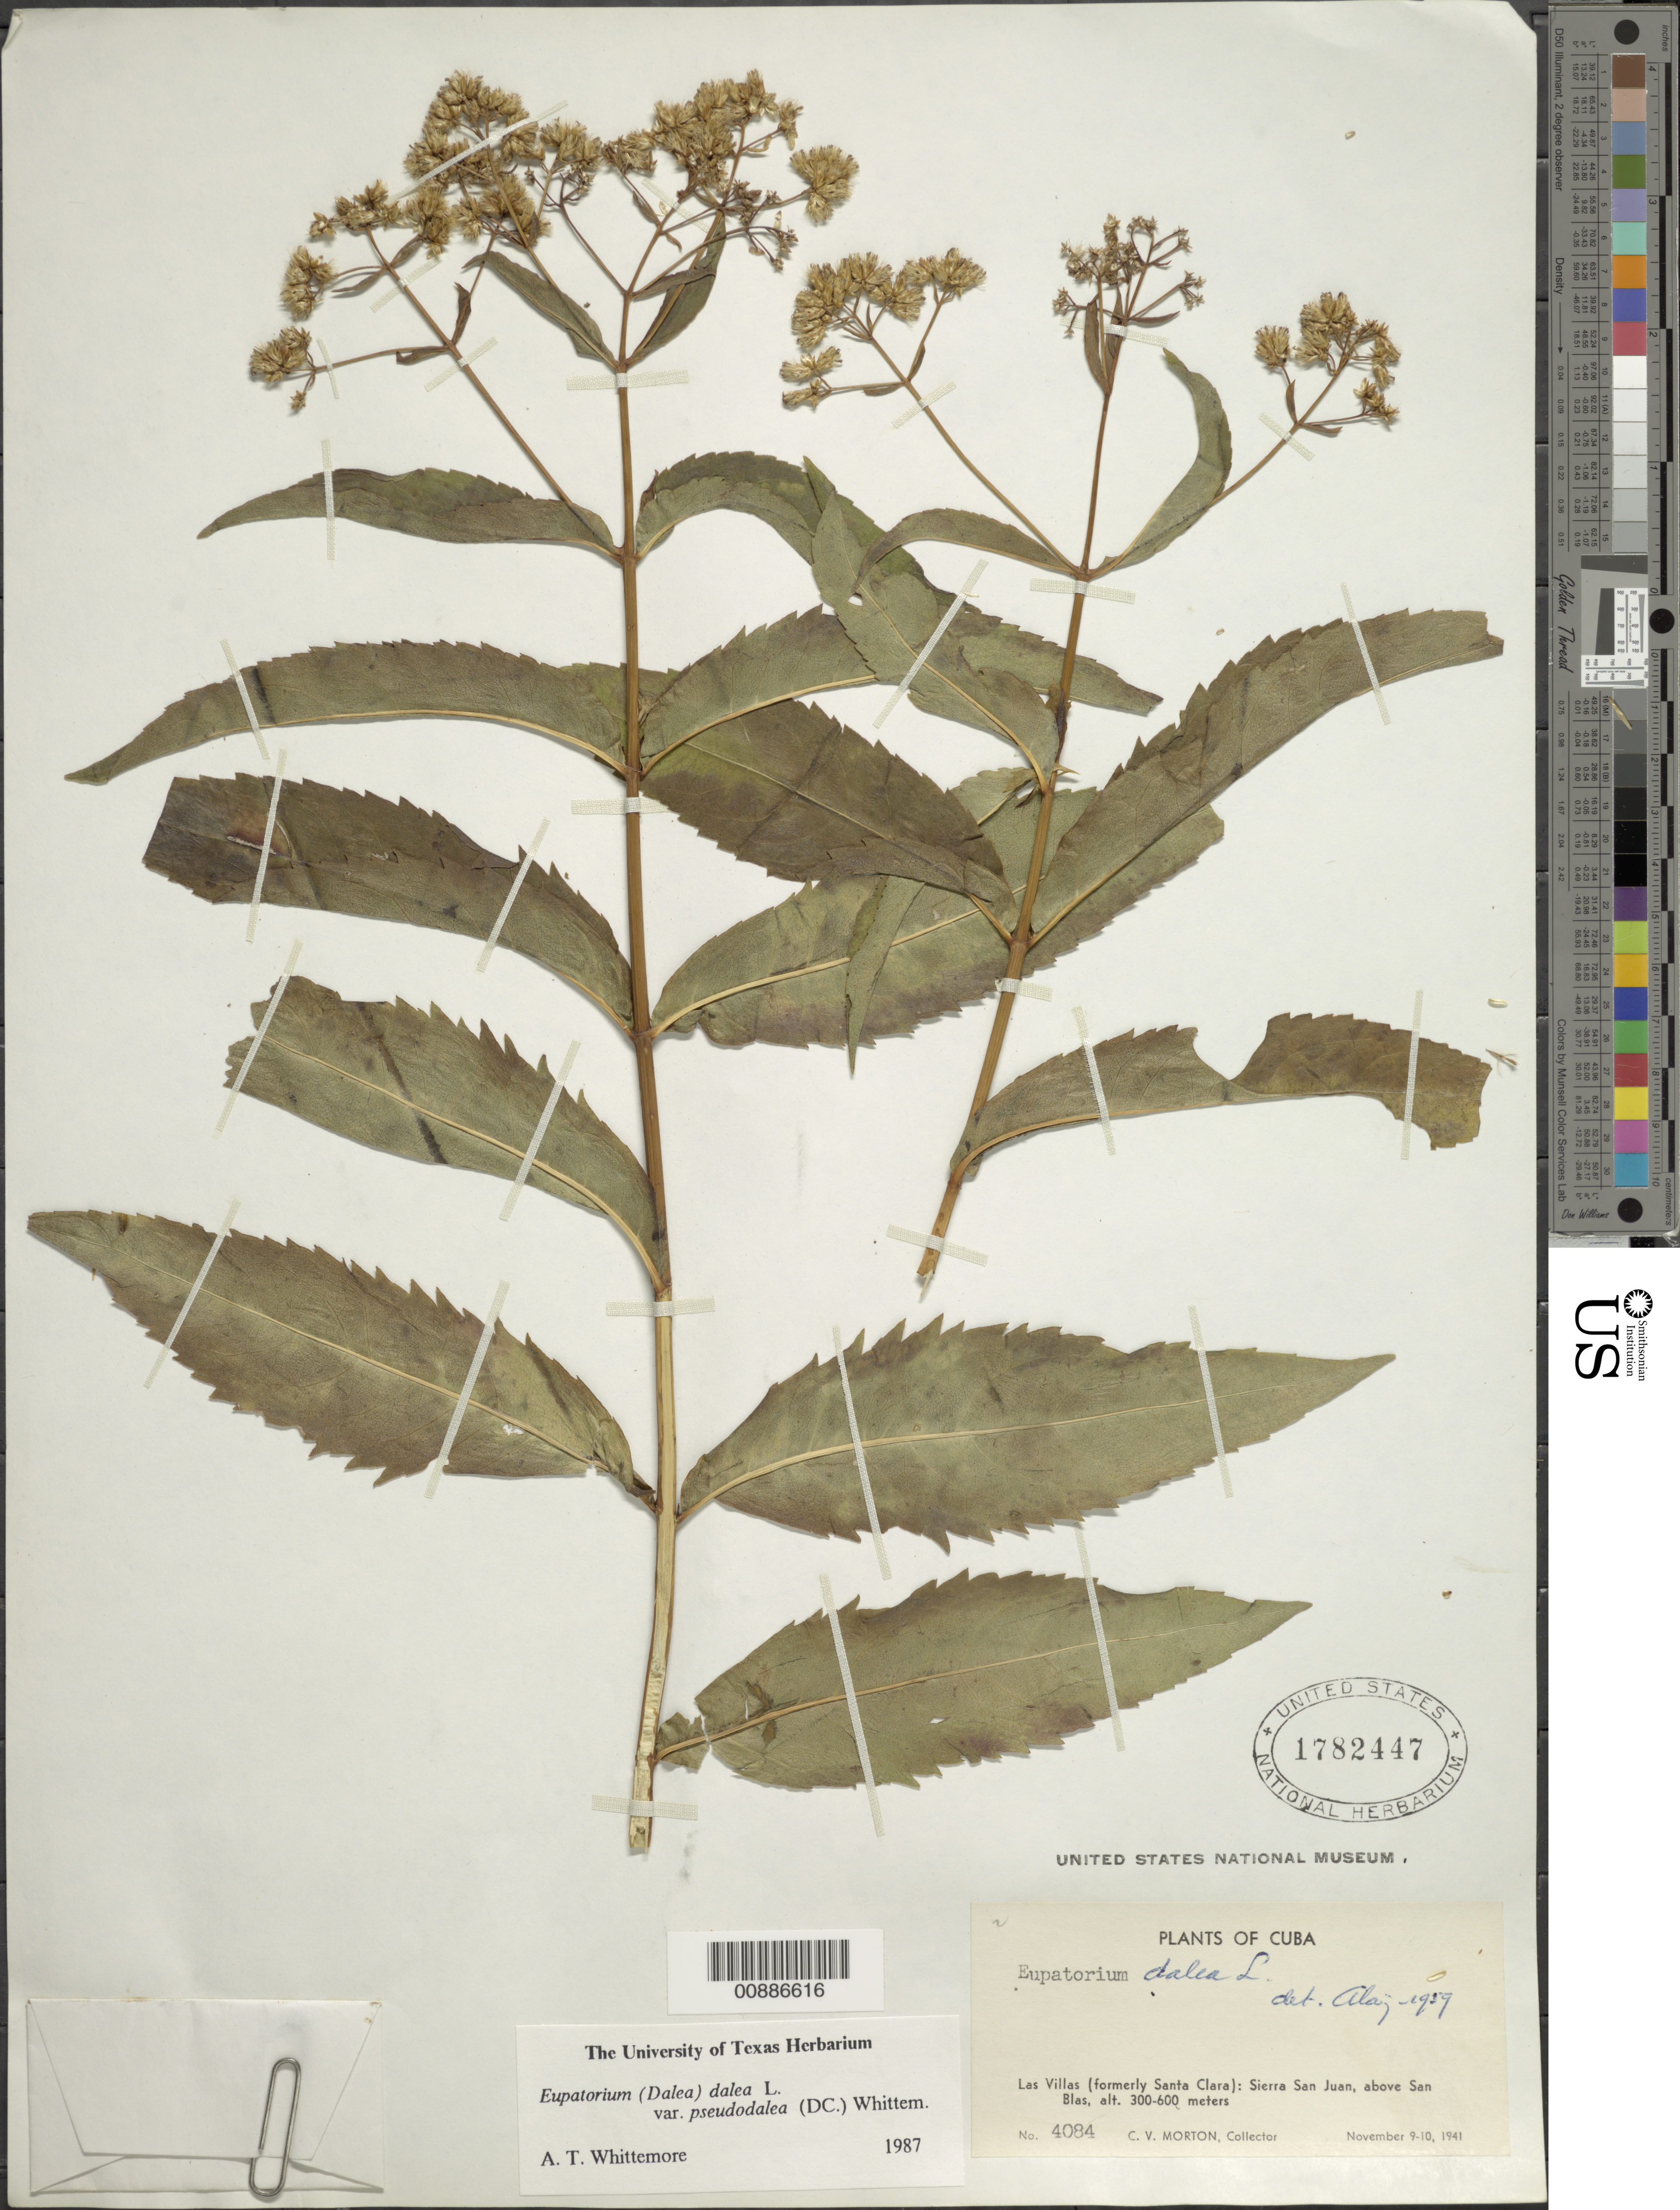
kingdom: Plantae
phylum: Tracheophyta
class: Magnoliopsida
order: Asterales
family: Asteraceae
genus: Critonia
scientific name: Critonia pseudodalea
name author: DC.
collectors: C. V. Morton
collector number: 4084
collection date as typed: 09 Nov 1941 to 19 Nov 1941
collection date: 1941-11-09/1941-11-19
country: Cuba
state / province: Las Villas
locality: Sierra San Juan, above San Blas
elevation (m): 300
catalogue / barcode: US 1782447